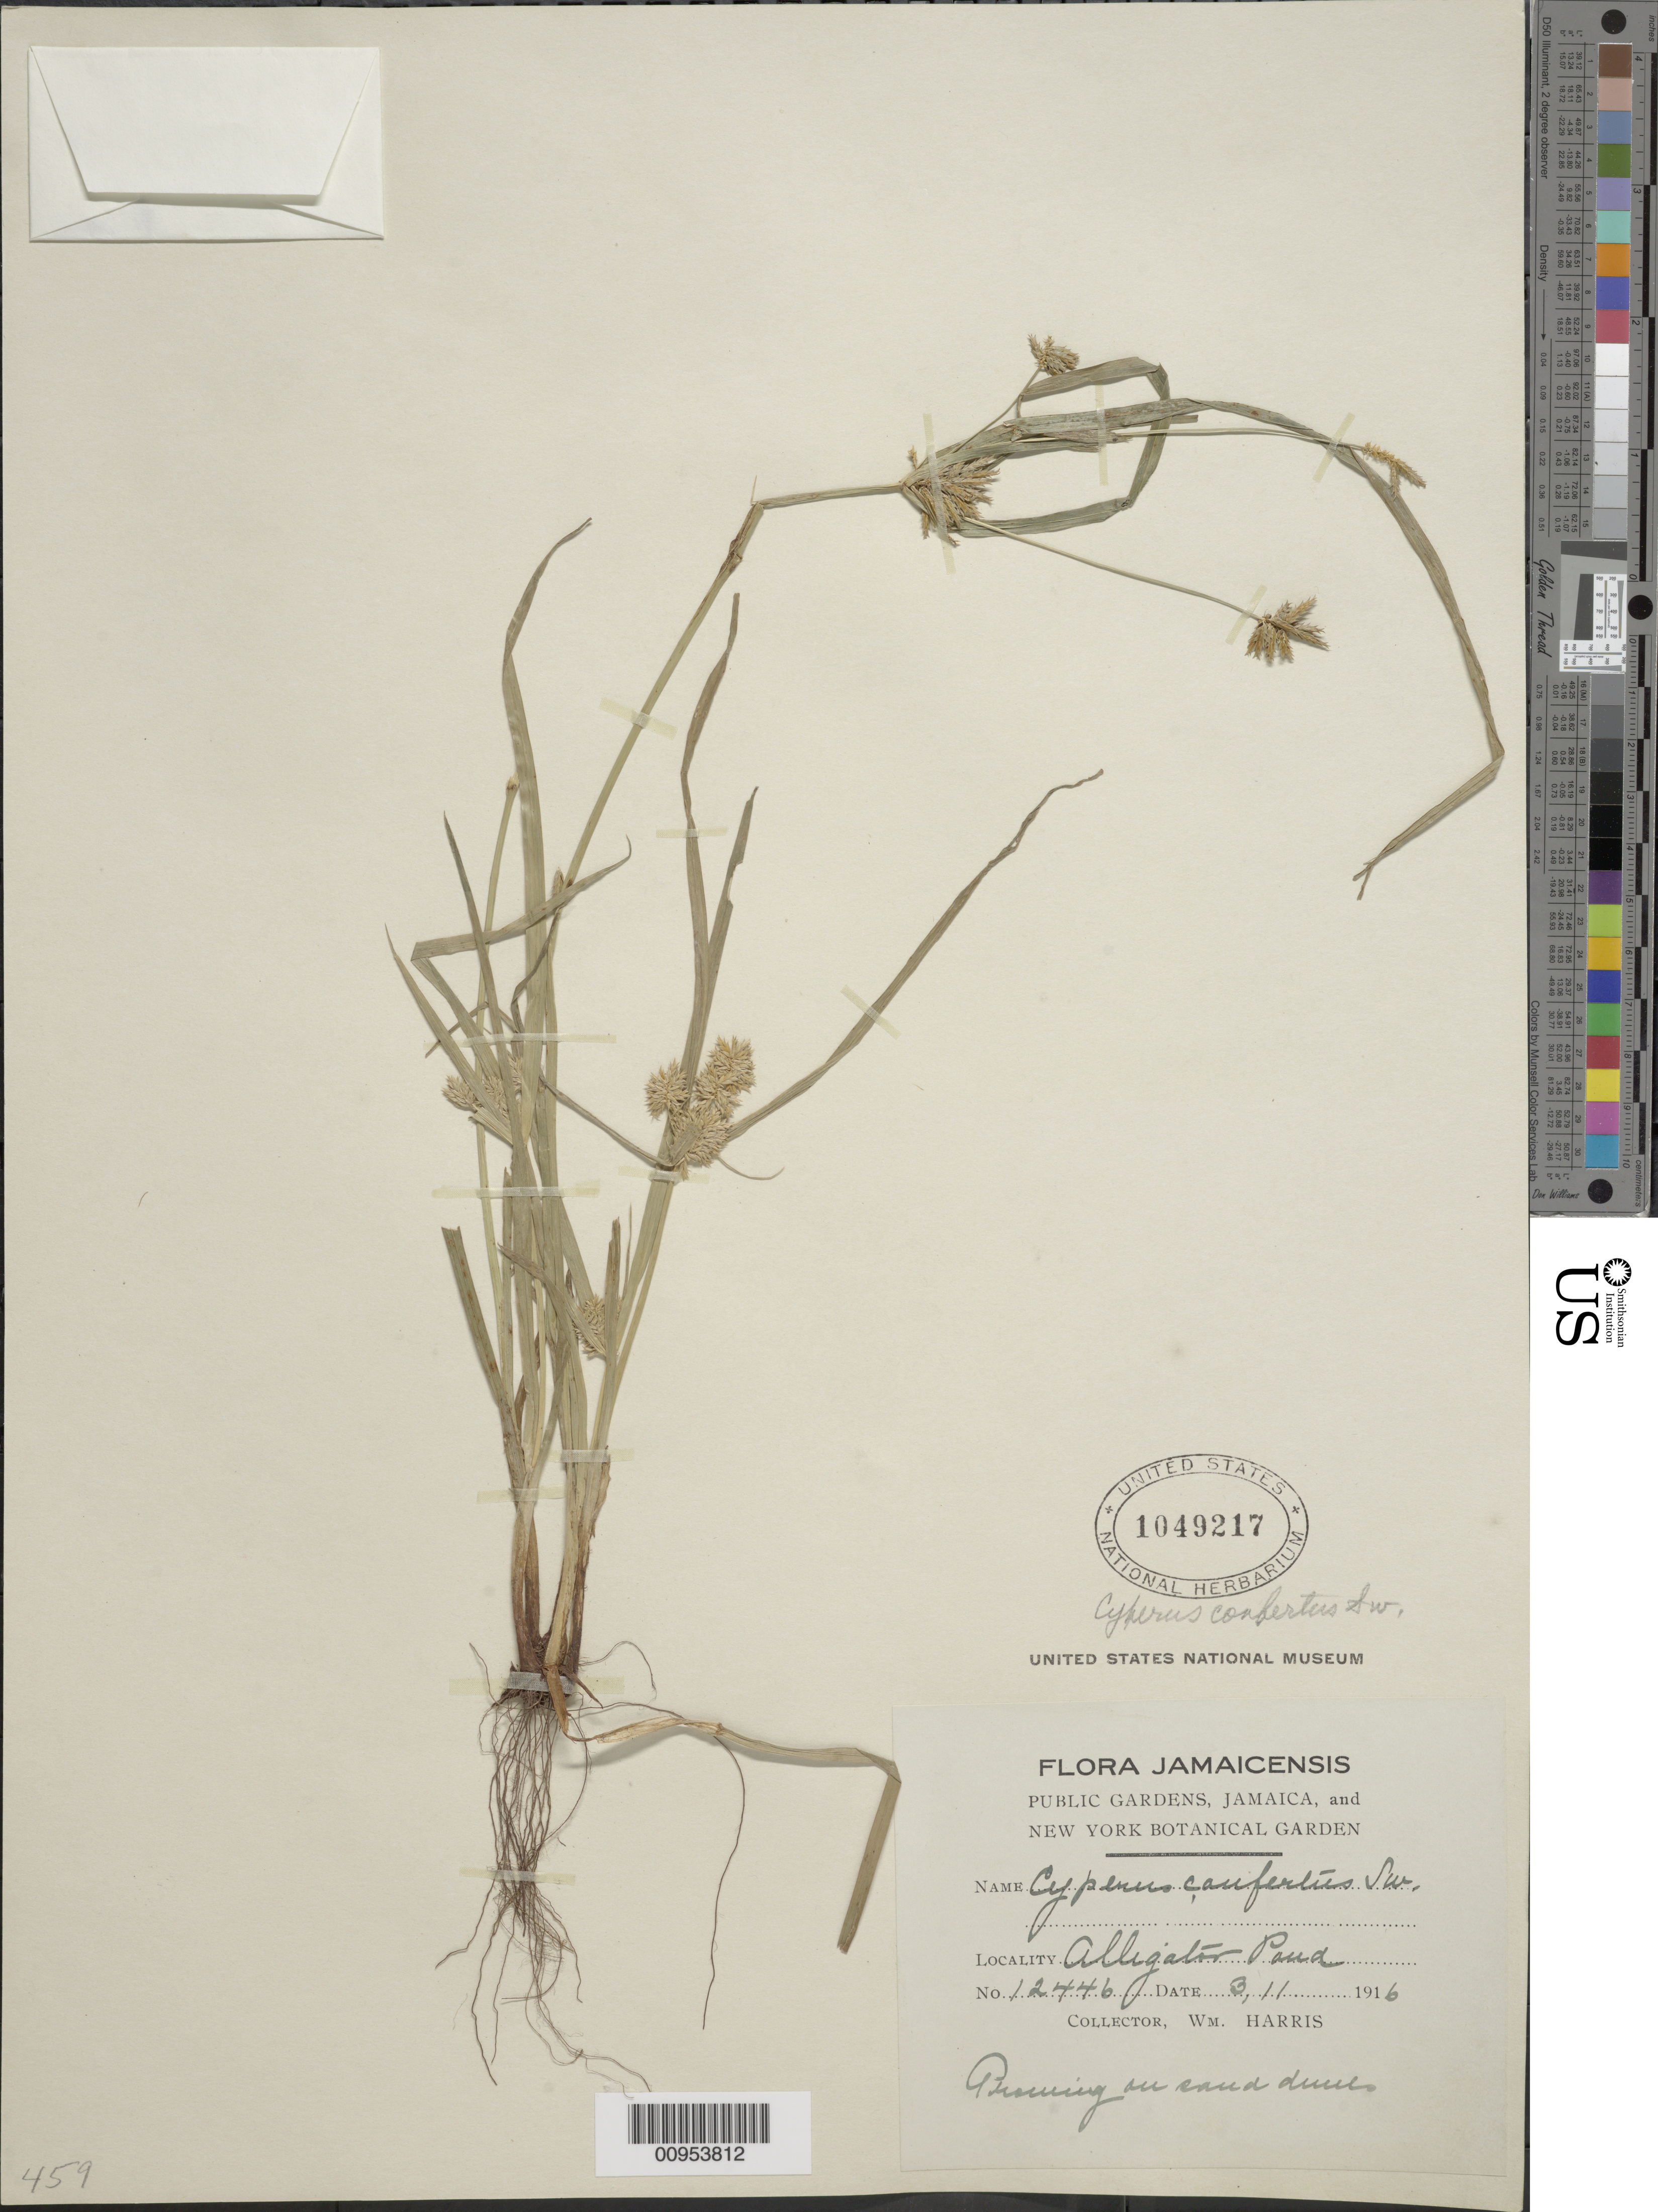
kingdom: Plantae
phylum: Tracheophyta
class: Liliopsida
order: Poales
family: Cyperaceae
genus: Cyperus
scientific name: Cyperus confertus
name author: Sw.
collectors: W. H. Harris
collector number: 12446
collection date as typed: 03 Nov 1916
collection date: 1916-11-03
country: Jamaica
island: Jamaica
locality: Alligator Pond, sand dunes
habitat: Growing in sand dunes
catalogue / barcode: US 1049217